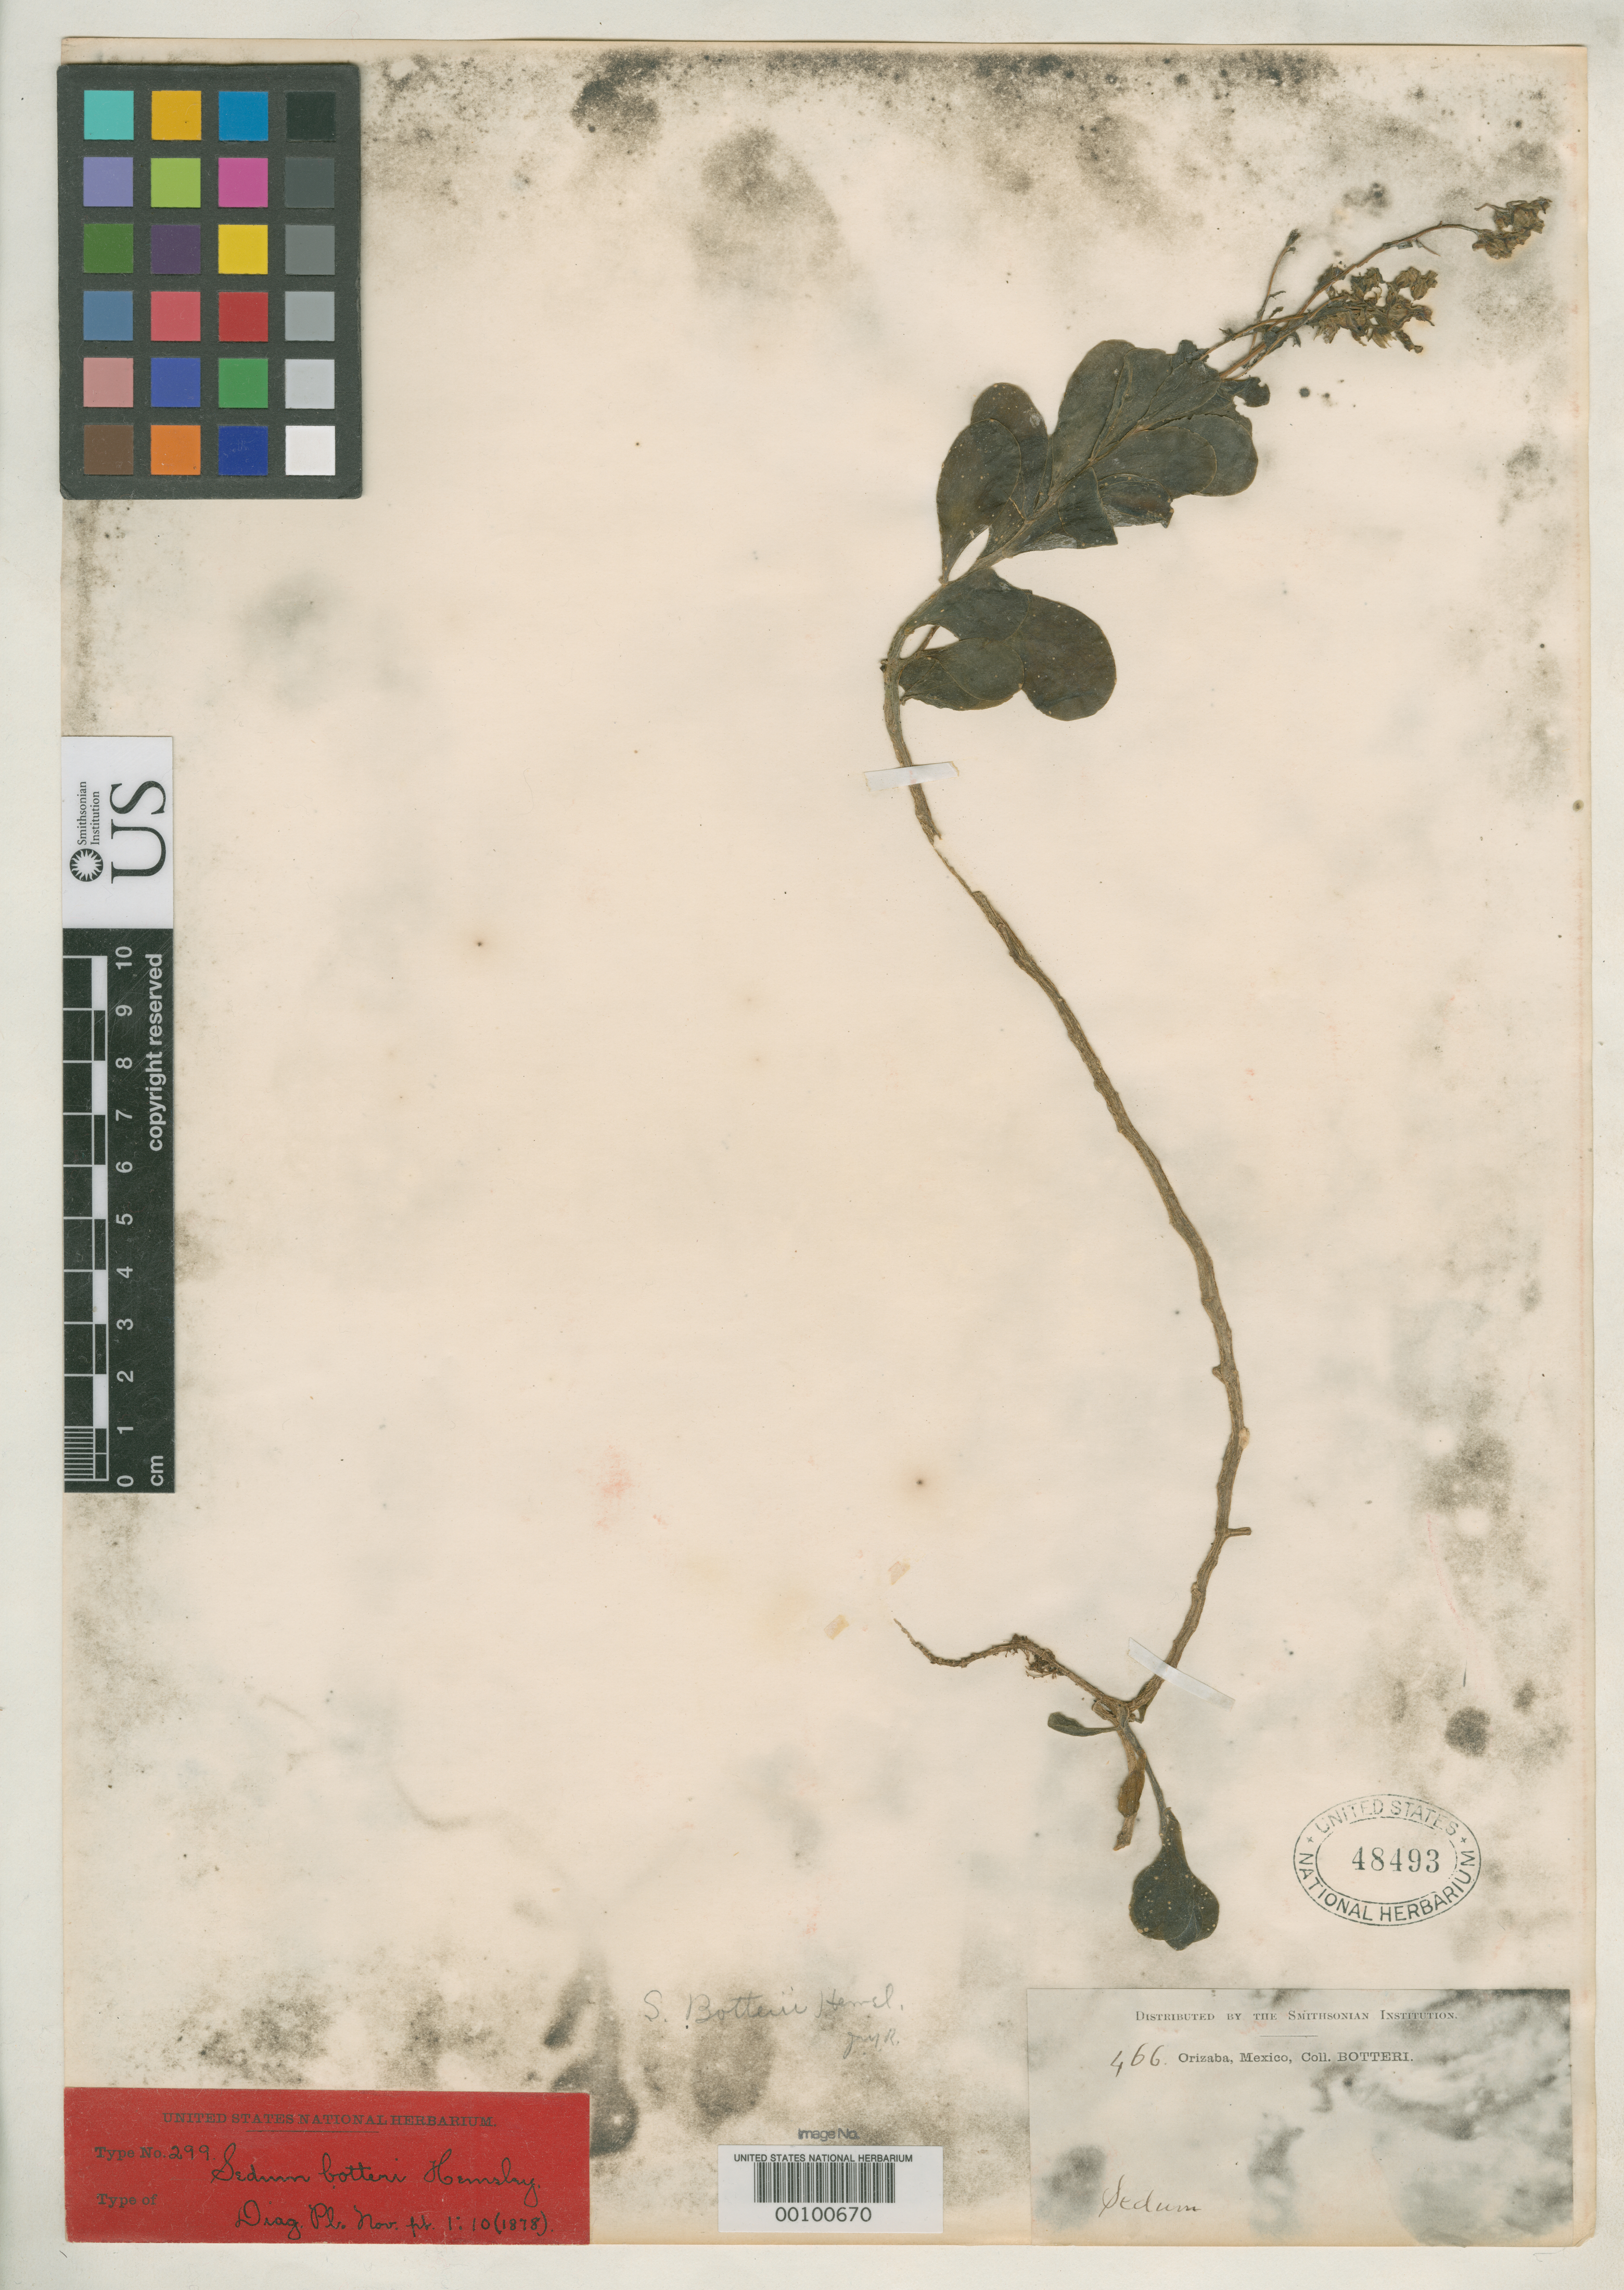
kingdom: Plantae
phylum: Tracheophyta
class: Magnoliopsida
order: Brassicales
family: Capparaceae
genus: Capparis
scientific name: Capparis palawanensis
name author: Merr.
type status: Isotype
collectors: E. D. Merrill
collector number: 9459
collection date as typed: Apr 1913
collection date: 1913-04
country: Philippines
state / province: Mimaropa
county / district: Palawan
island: Palawan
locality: Lake Manguao.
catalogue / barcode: US 901266